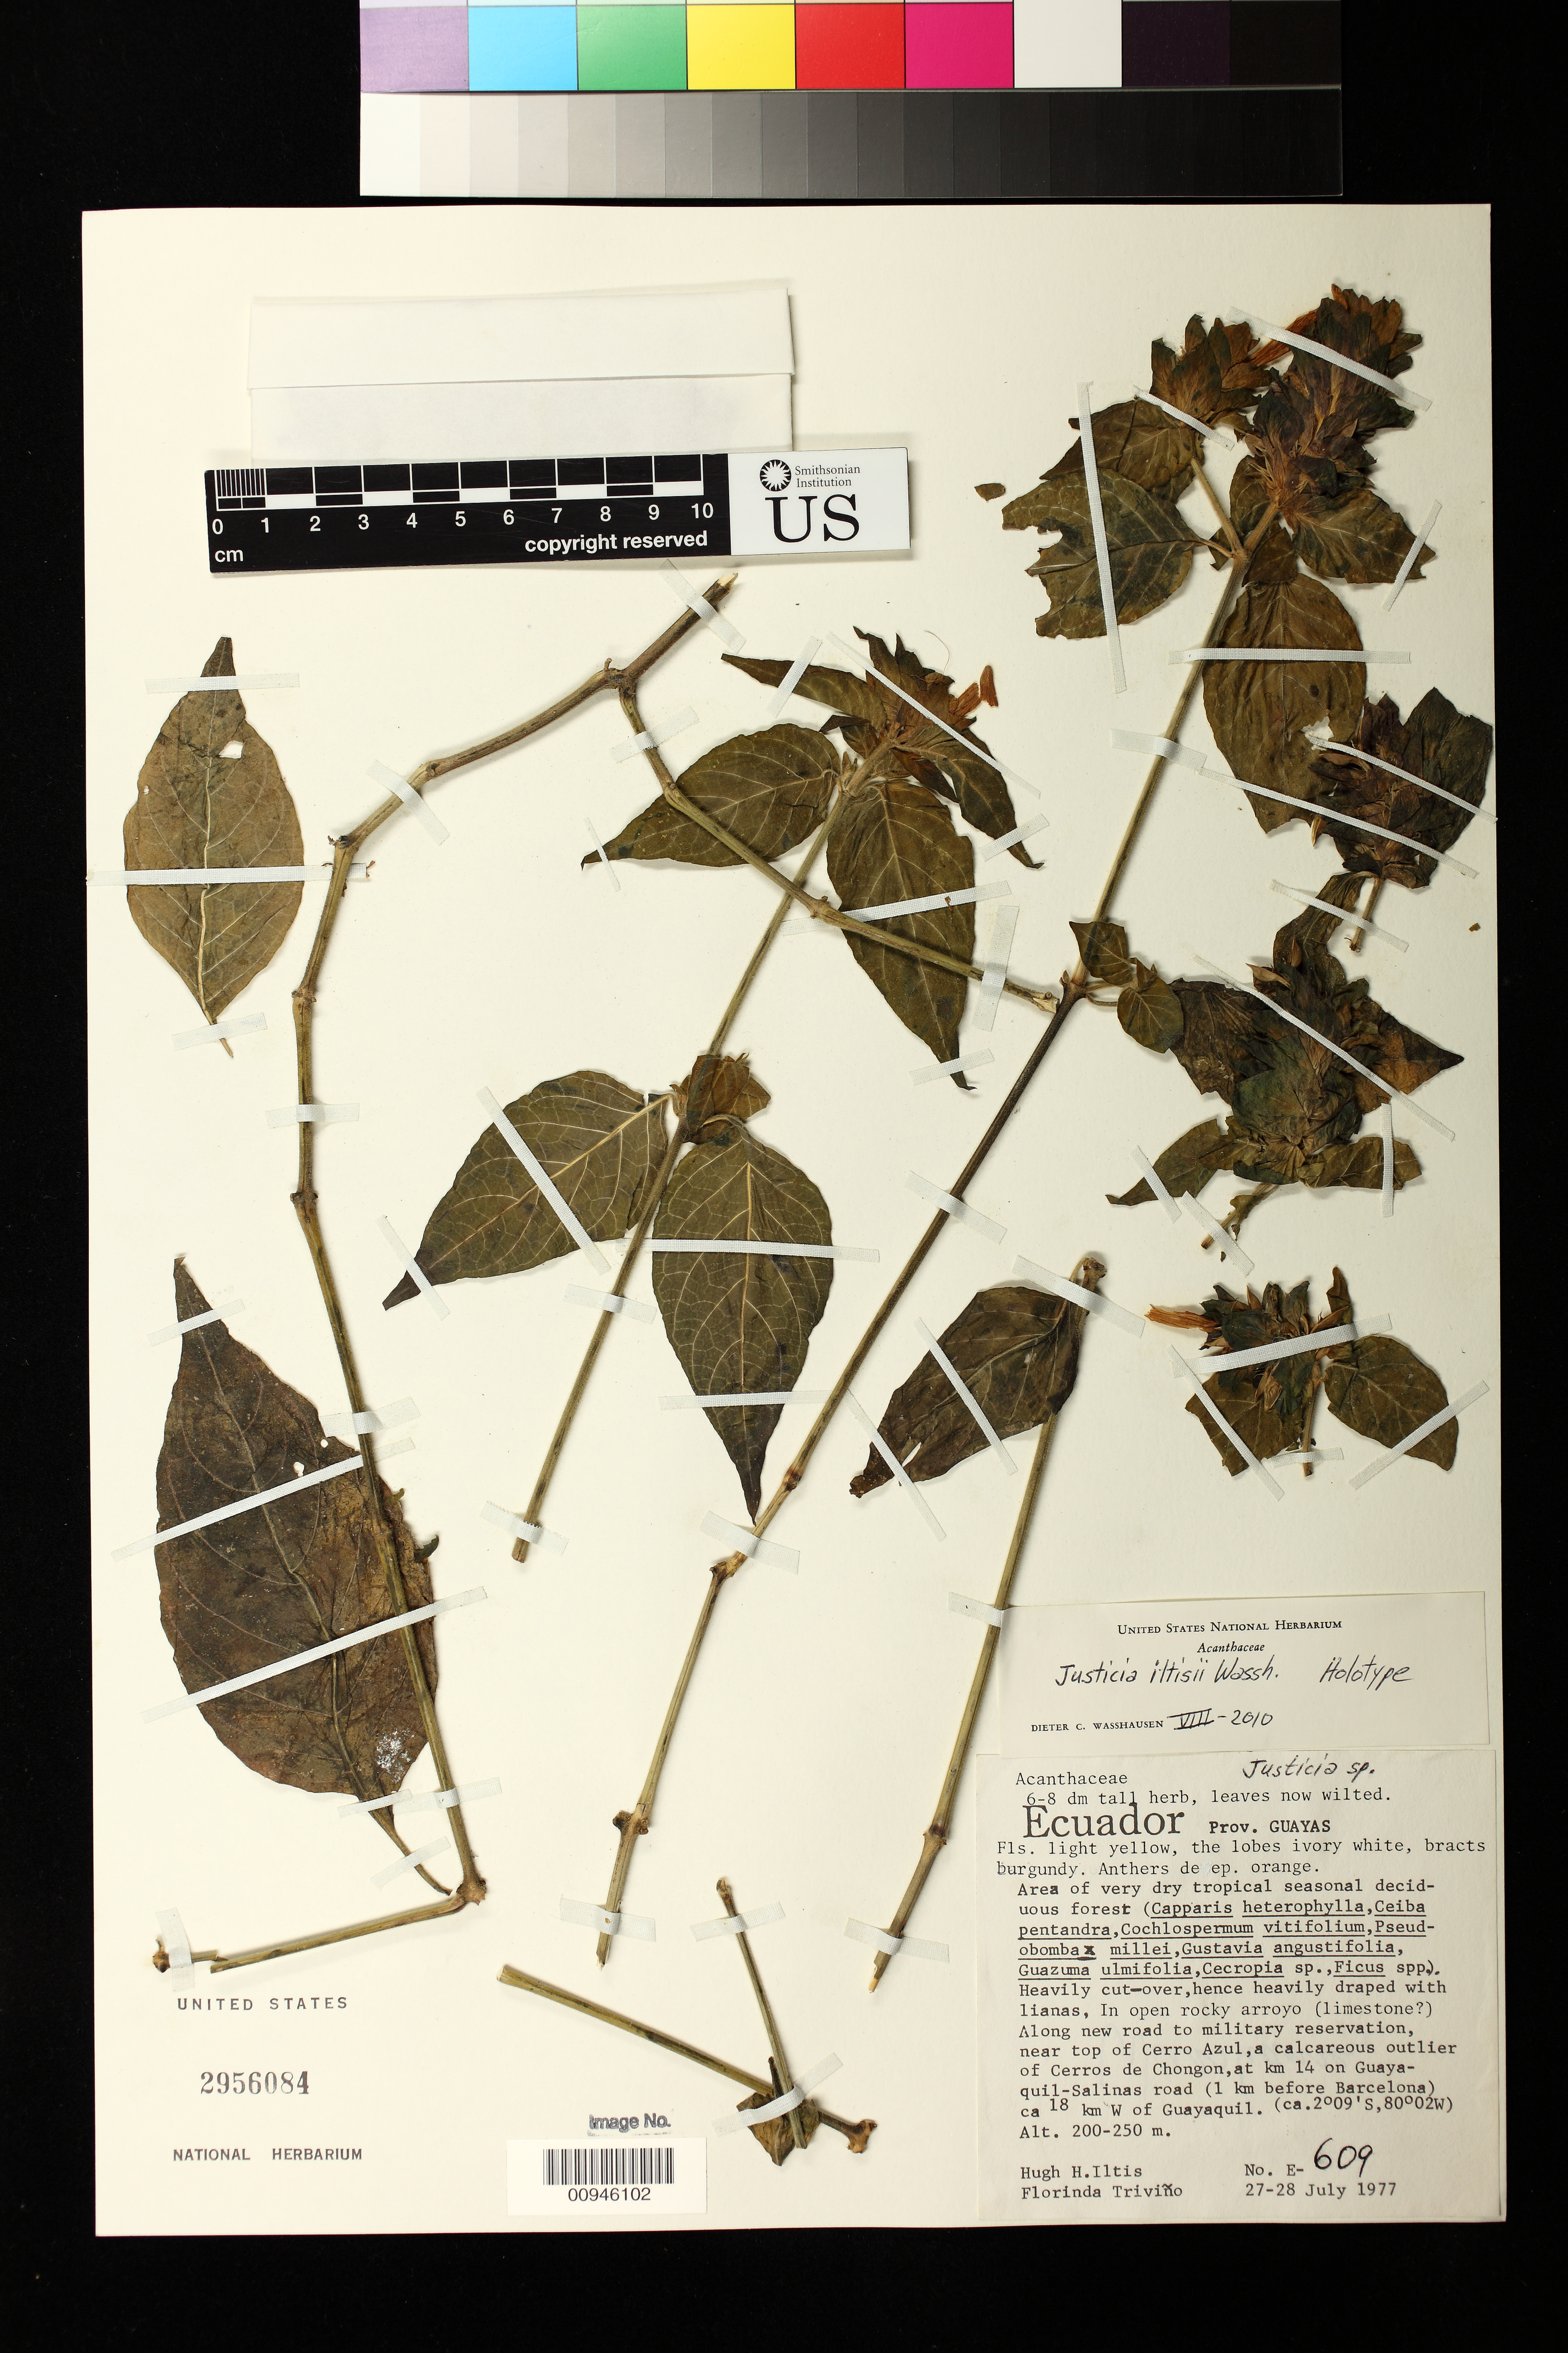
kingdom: Plantae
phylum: Tracheophyta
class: Magnoliopsida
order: Lamiales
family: Acanthaceae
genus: Justicia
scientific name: Justicia iltisii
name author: Wassh.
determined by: Wasshausen, Dieter C., (BOT), Smithsonian Institution - National Museum of Natural History (UNITED STATES)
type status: Holotype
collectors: H. H. Iltis & F. Triviño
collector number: E-609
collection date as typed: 27 Jul 1977 to 28 Jul 1977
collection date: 1977-07-27/1977-07-28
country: Ecuador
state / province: Guayas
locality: Along new road to military reservation, near top of Cerro Azul, a calcareous outlier of Cerros de Chongon, at km 14 on Guayaquil-Salinas road (1 km before Barcelona) ca. 18 km W of Guayaquil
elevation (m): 200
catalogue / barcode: US 2956084